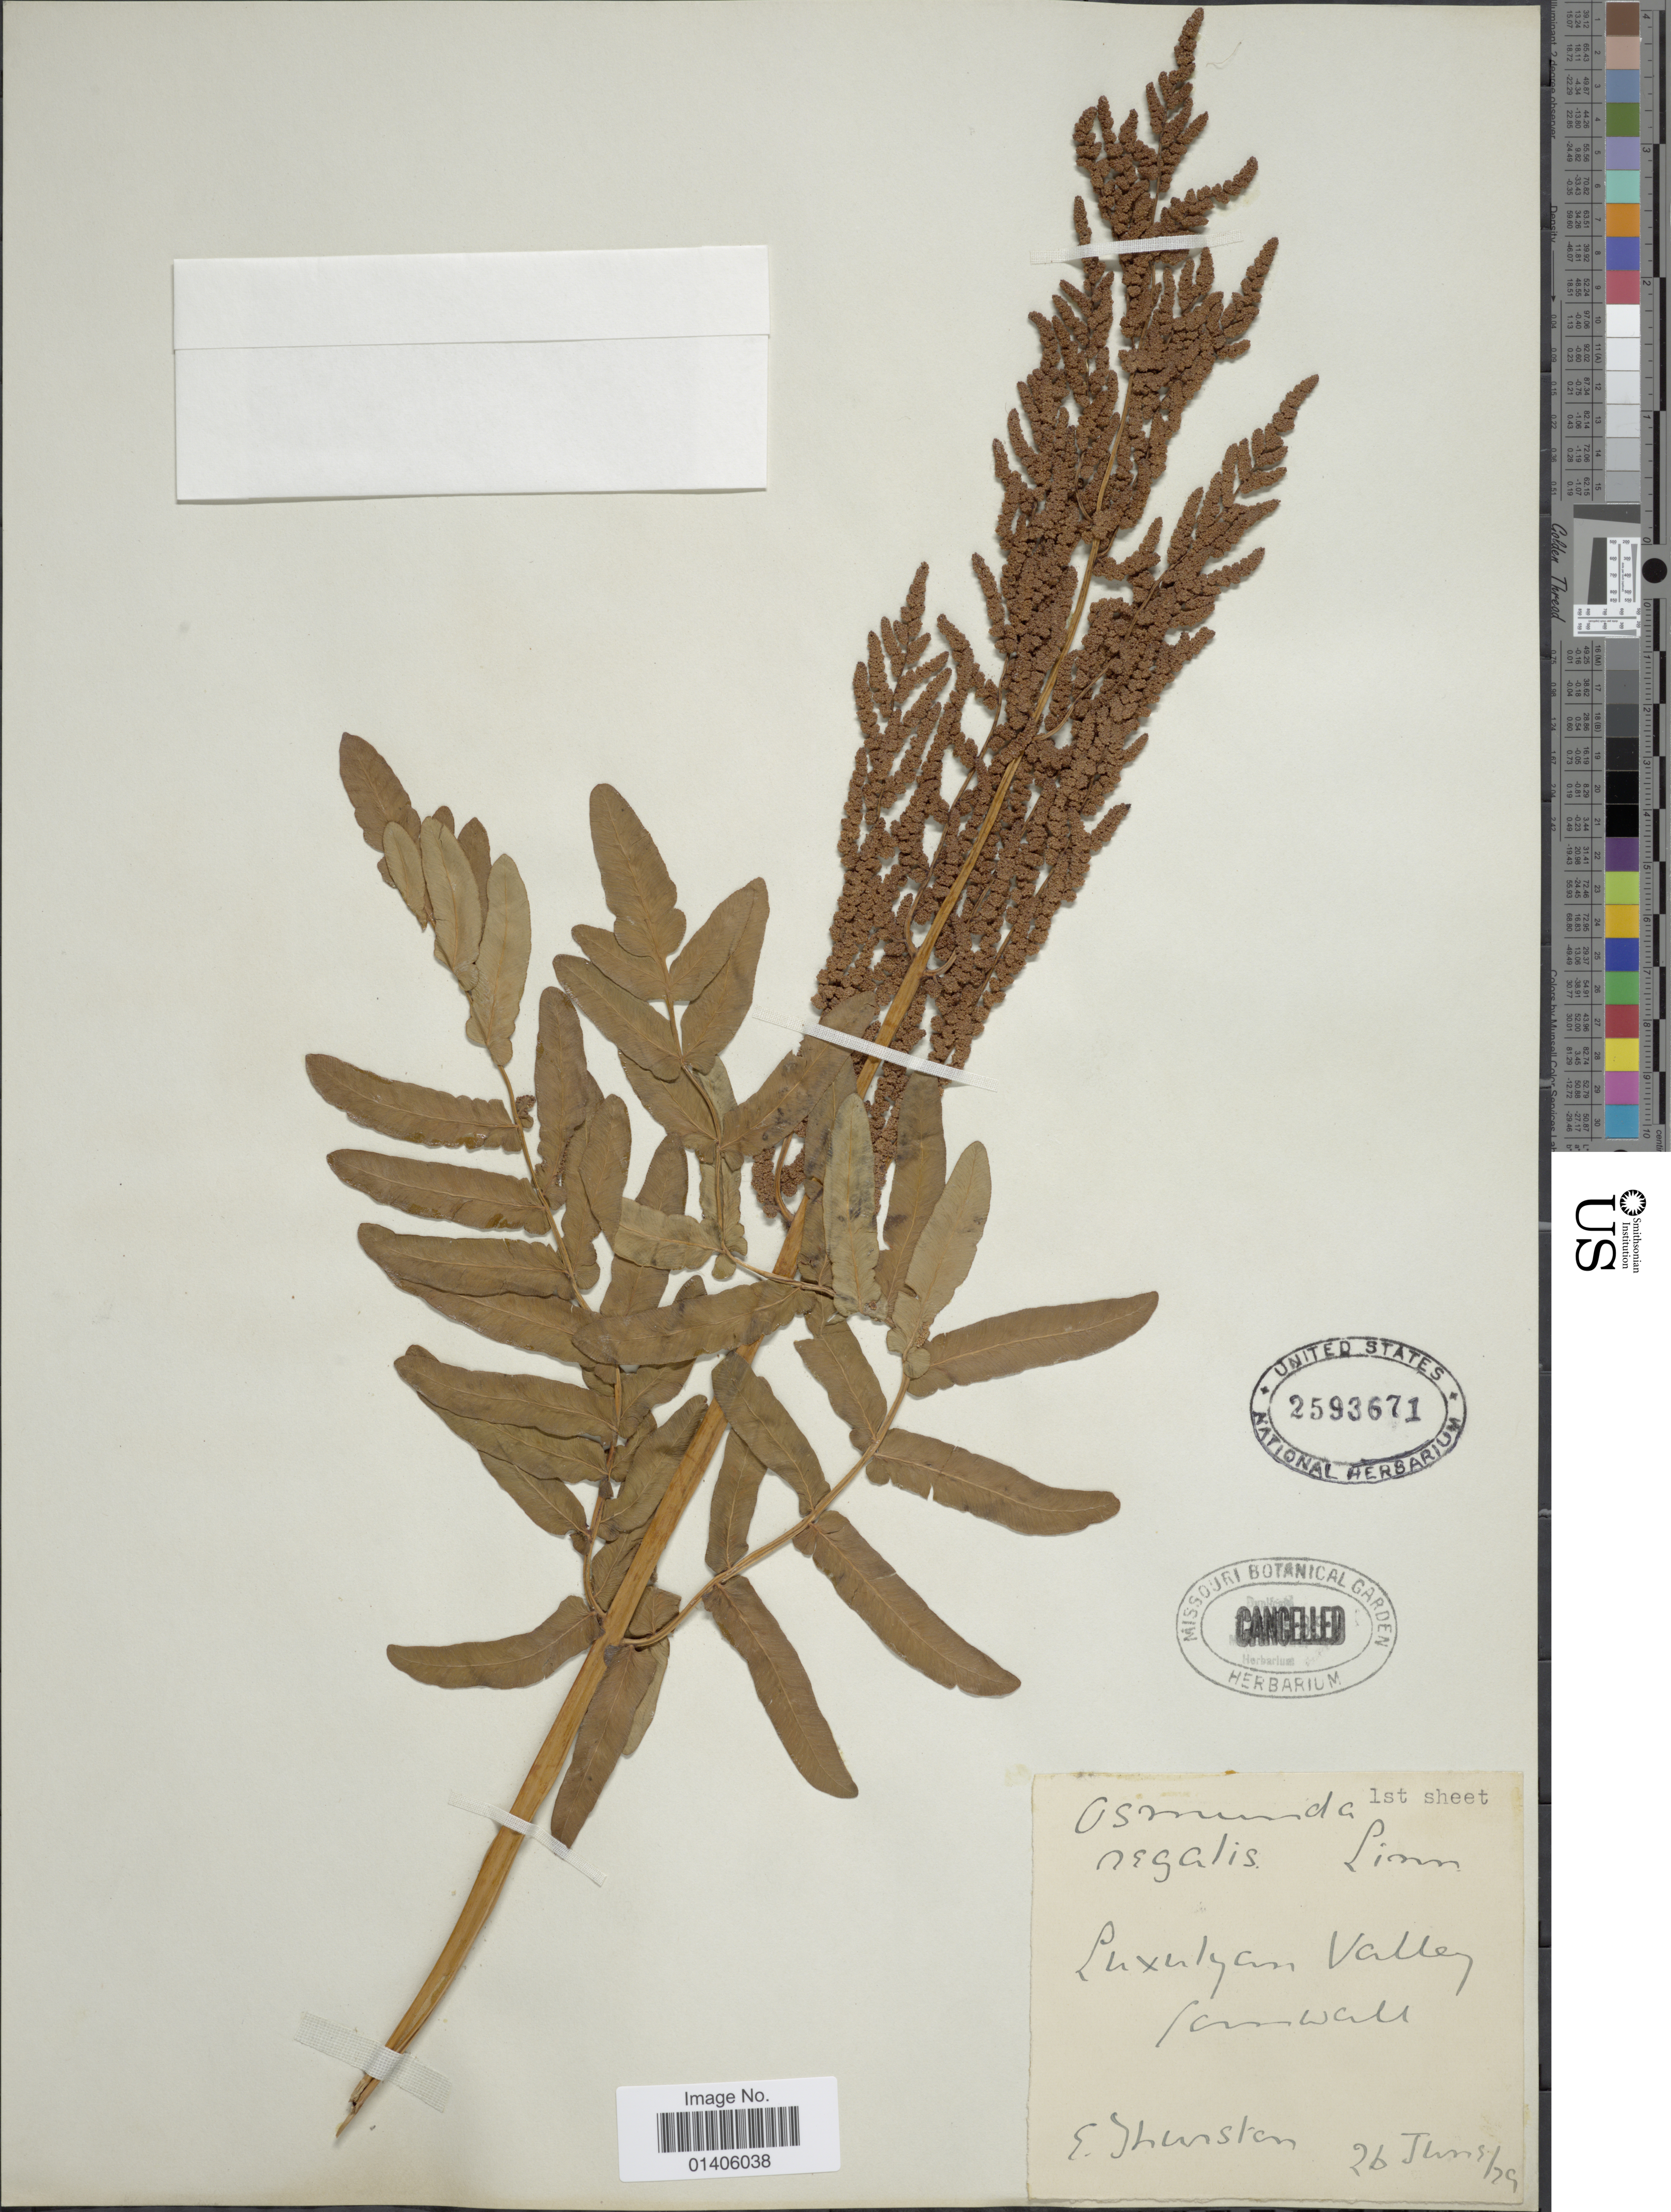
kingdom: Plantae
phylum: Tracheophyta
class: Polypodiopsida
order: Osmundales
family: Osmundaceae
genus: Osmunda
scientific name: Osmunda regalis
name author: L.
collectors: E. Thurston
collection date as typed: Transcribed d/m/y: 26/6/79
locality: Luxelyam Valley, [illegible text]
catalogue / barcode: US 2593671